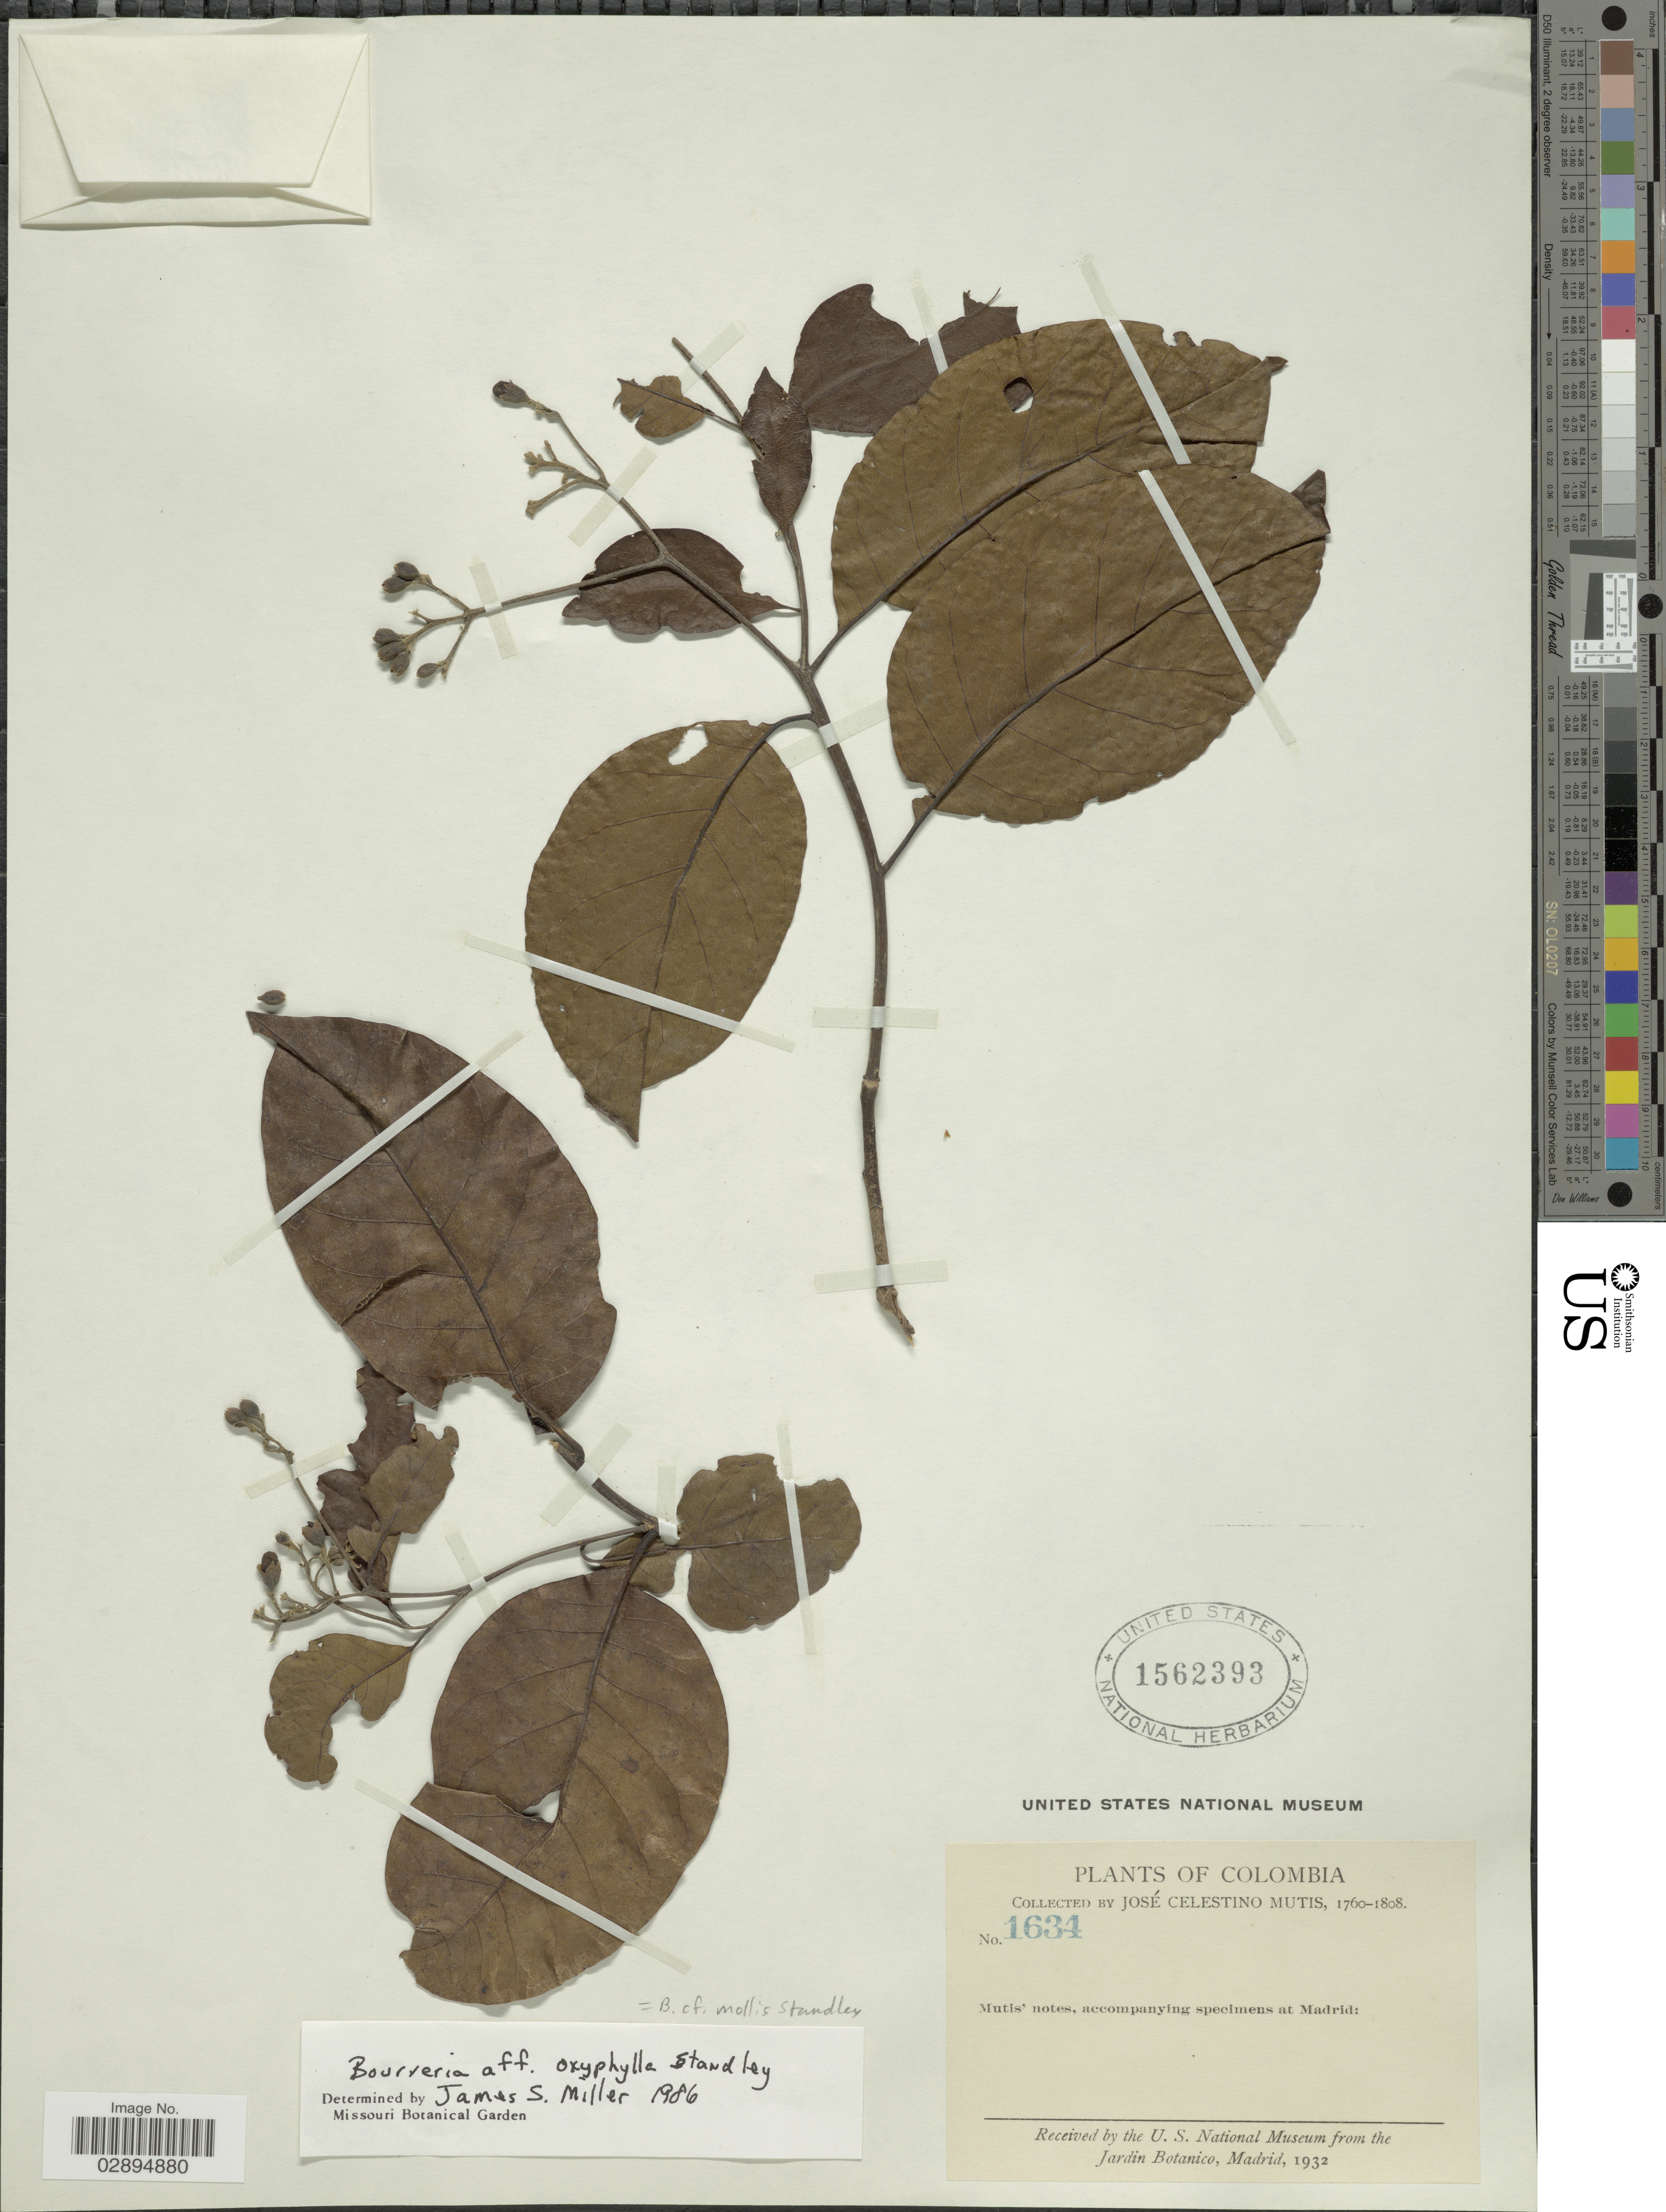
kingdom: Plantae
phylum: Tracheophyta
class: Magnoliopsida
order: Boraginales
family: Ehretiaceae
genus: Bourreria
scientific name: Bourreria mollis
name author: Standl.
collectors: J. C. B. Mutis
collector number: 1634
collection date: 1760/1808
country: Colombia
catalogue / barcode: US 1562393